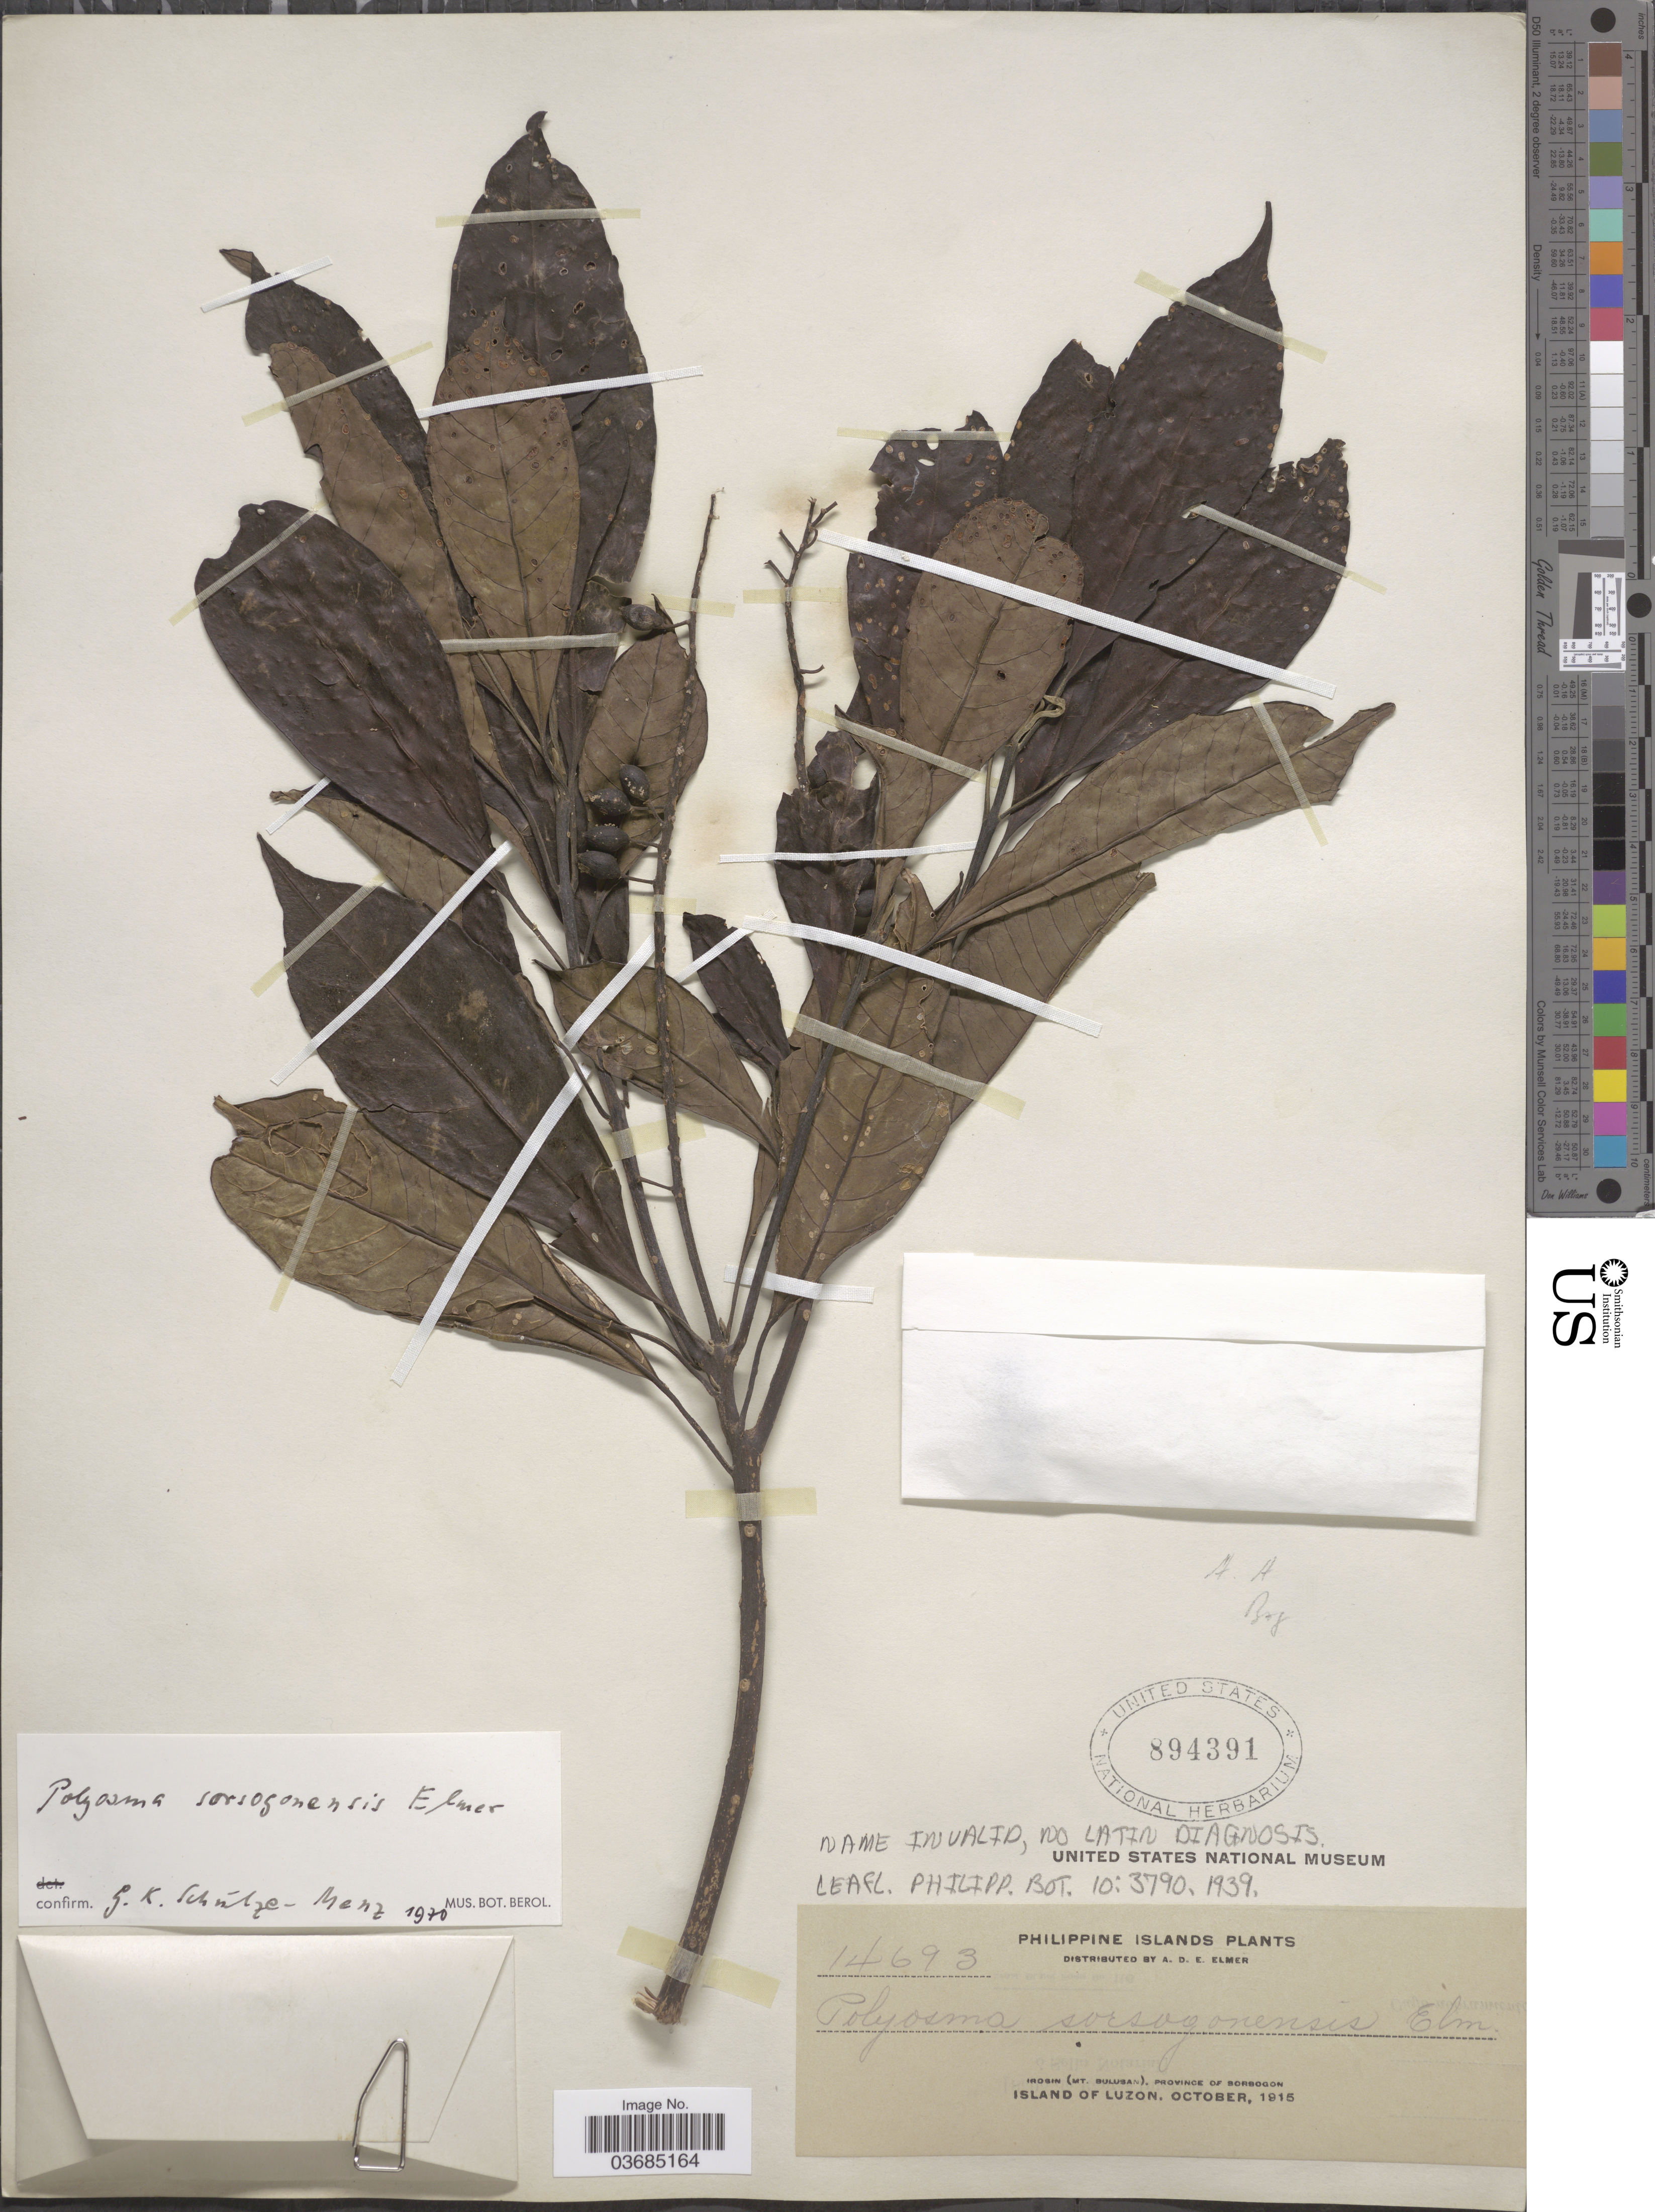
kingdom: Plantae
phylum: Tracheophyta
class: Magnoliopsida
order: Escalloniales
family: Escalloniaceae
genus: Polyosma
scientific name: Polyosma sorsogonensis Elmer, nom. inval.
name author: Elmer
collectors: A. D. E. Elmer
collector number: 14693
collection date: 1915-10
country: Philippines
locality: Philippine Islands. Irosin (Mt. Bulusan), Province of Sorsogon, Island of Luzon.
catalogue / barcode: US 894391